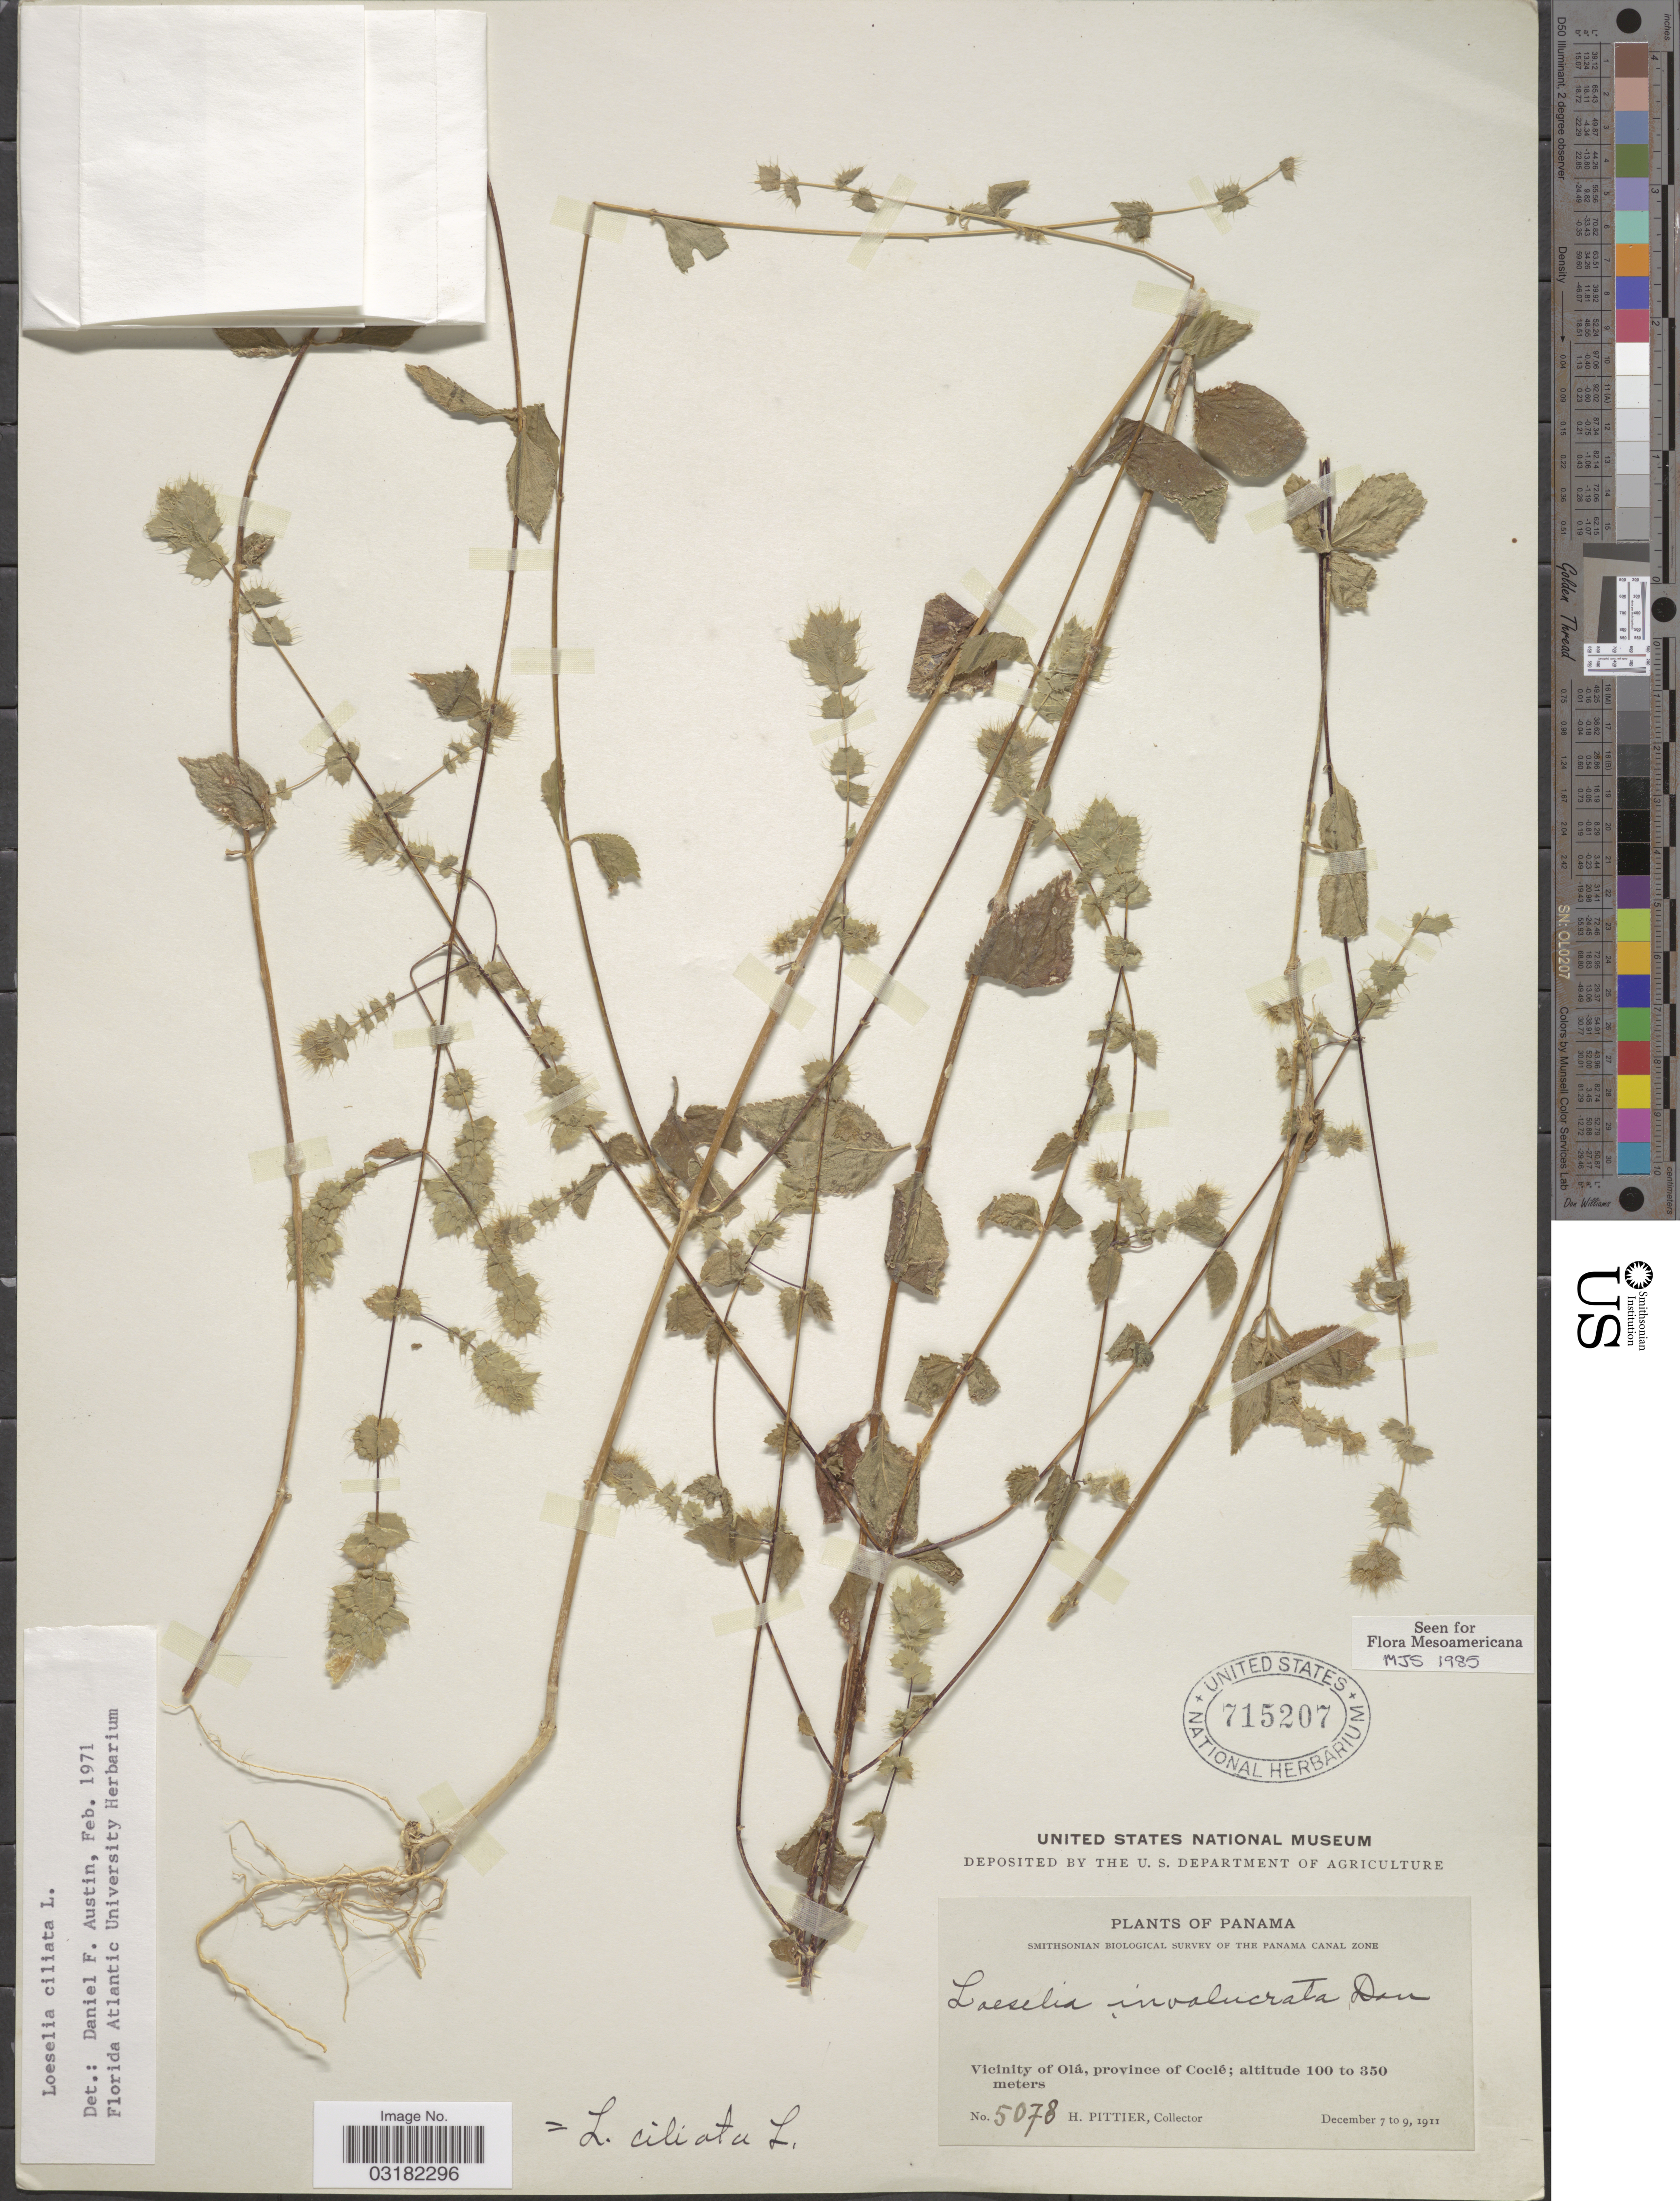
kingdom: Plantae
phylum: Tracheophyta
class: Magnoliopsida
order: Ericales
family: Polemoniaceae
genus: Loeselia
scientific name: Loeselia ciliata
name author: L.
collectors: H. F. Pittier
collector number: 5078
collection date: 1911-12-07/1911-12-09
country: Panama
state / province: Coclé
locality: Vicinity of Olá.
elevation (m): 100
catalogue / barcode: US 715207